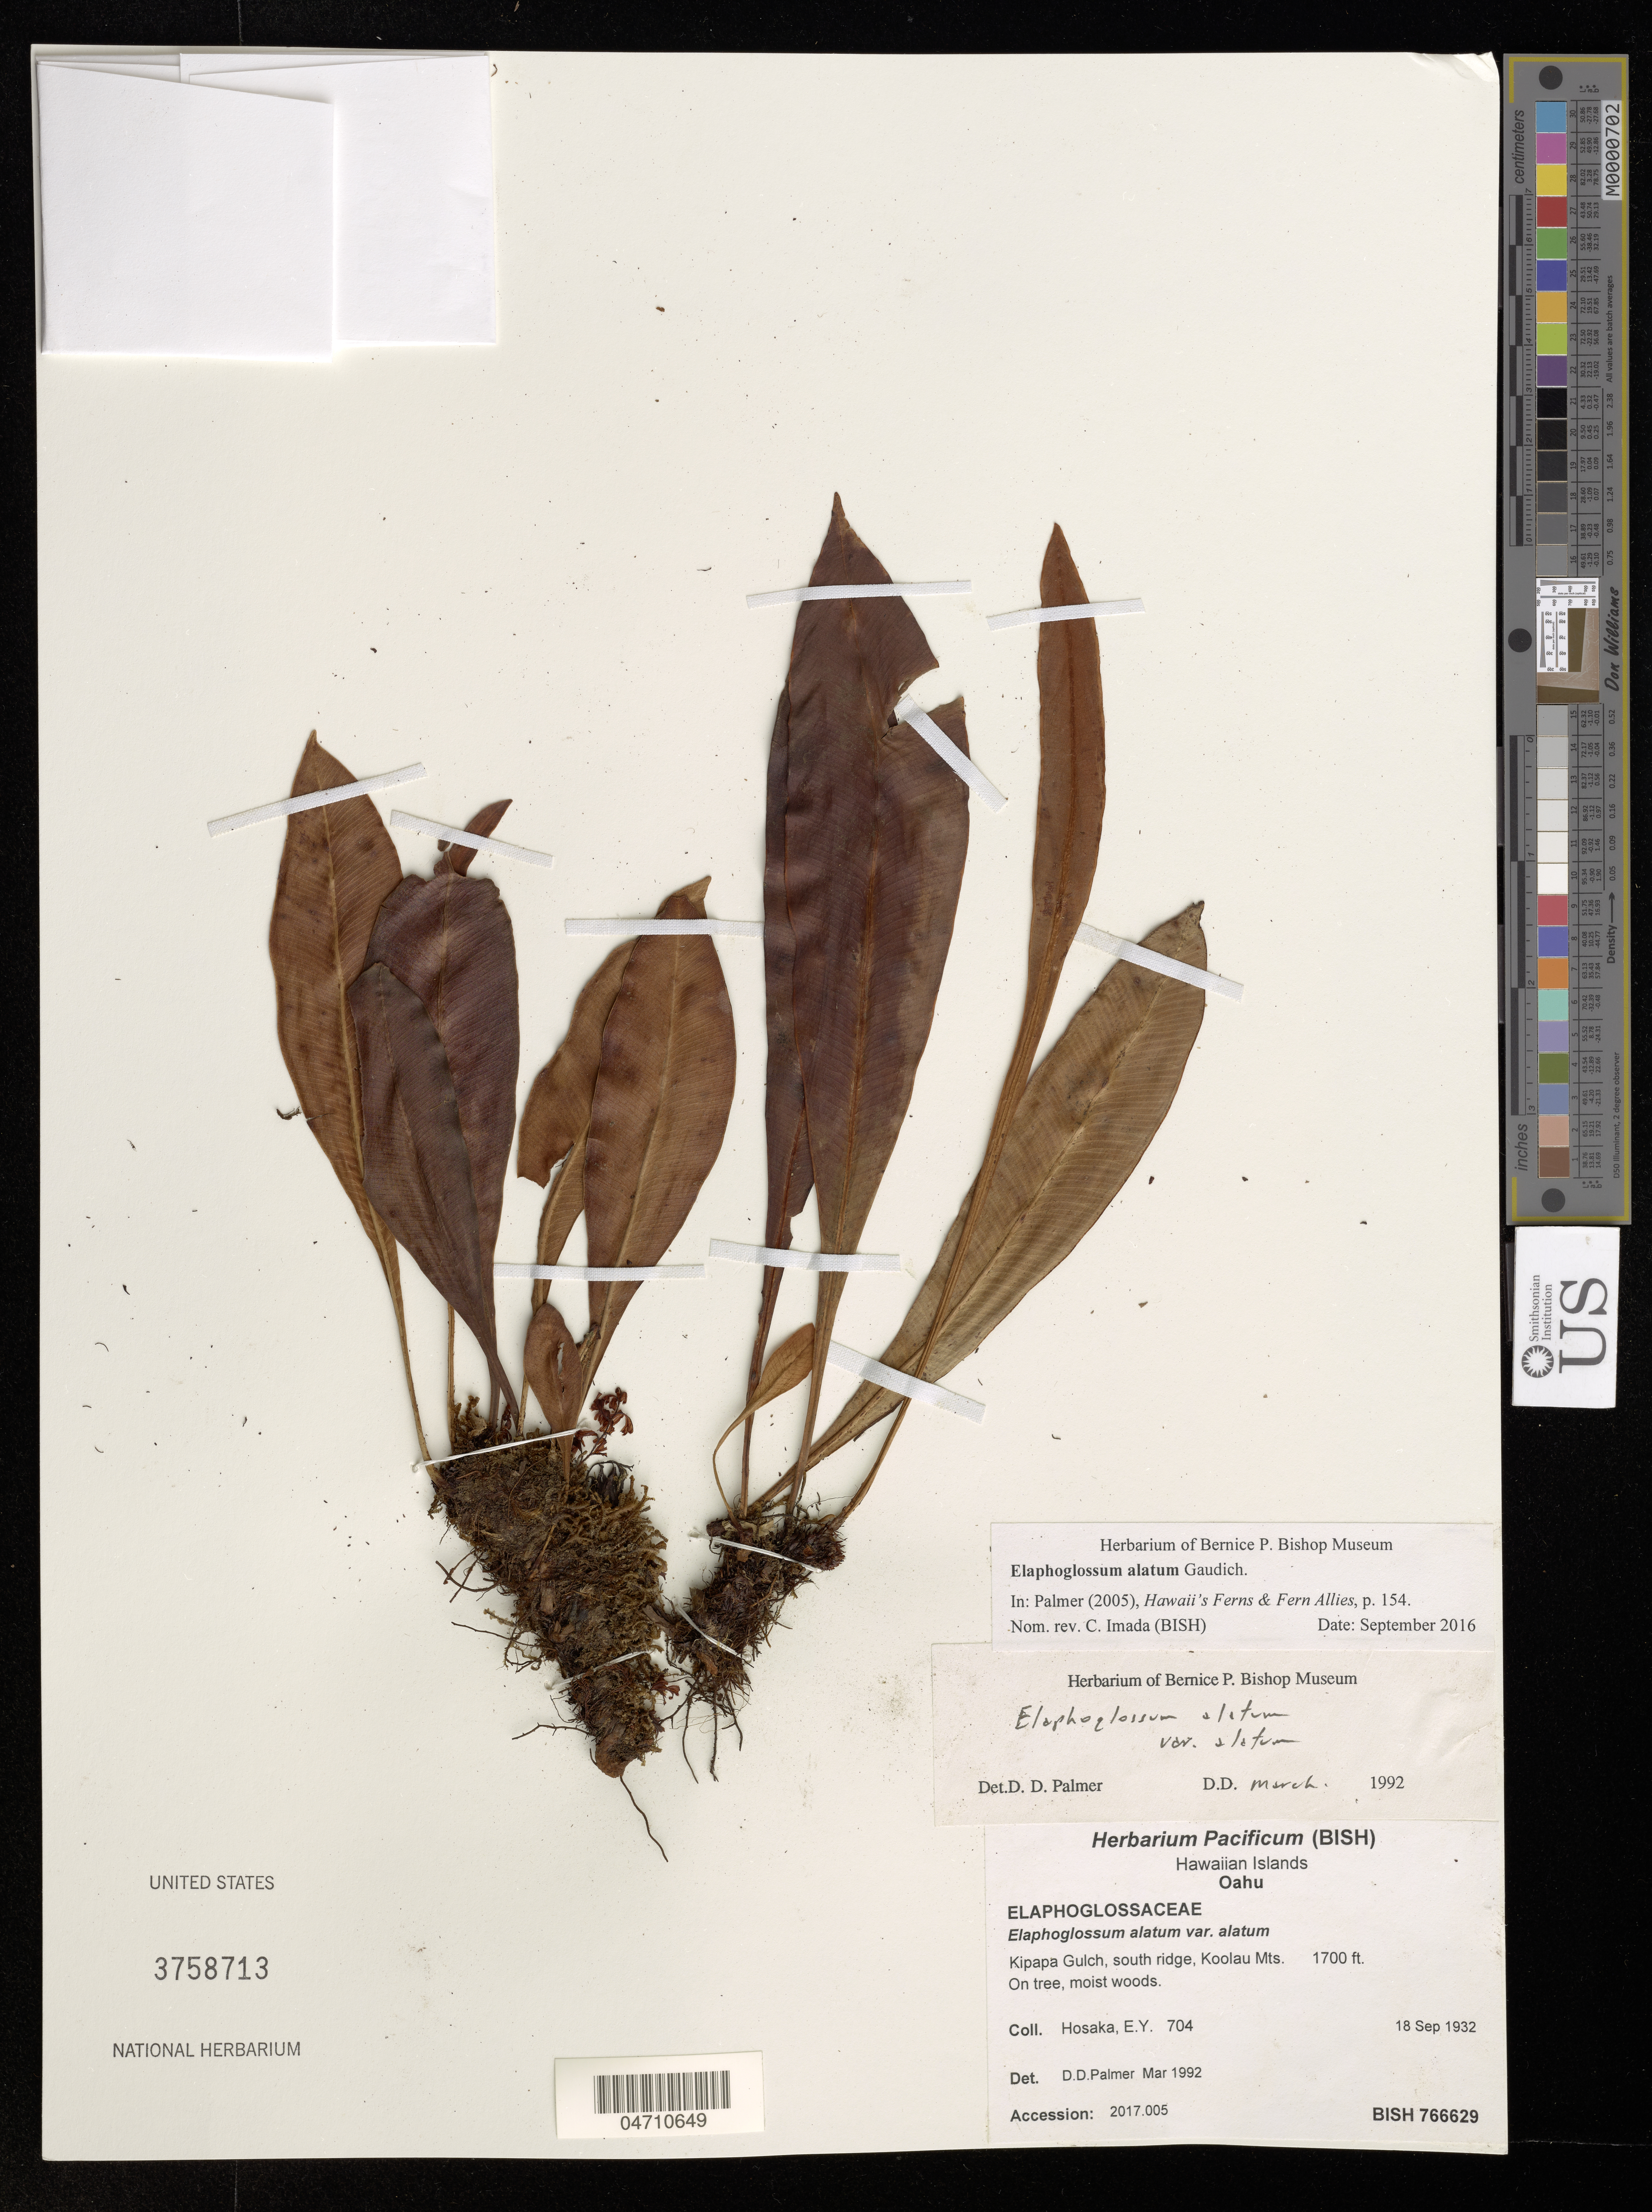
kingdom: Plantae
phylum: Tracheophyta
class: Polypodiopsida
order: Polypodiales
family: Dryopteridaceae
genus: Elaphoglossum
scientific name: Elaphoglossum alatum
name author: Gaudich.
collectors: E. Y. Hosaka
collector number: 704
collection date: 1932-09-18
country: United States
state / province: Hawaii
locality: Hawaiian Islands. Oahu. Kipapa Gulch, south ridge, Koolau Mts.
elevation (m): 518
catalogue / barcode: US 3758713